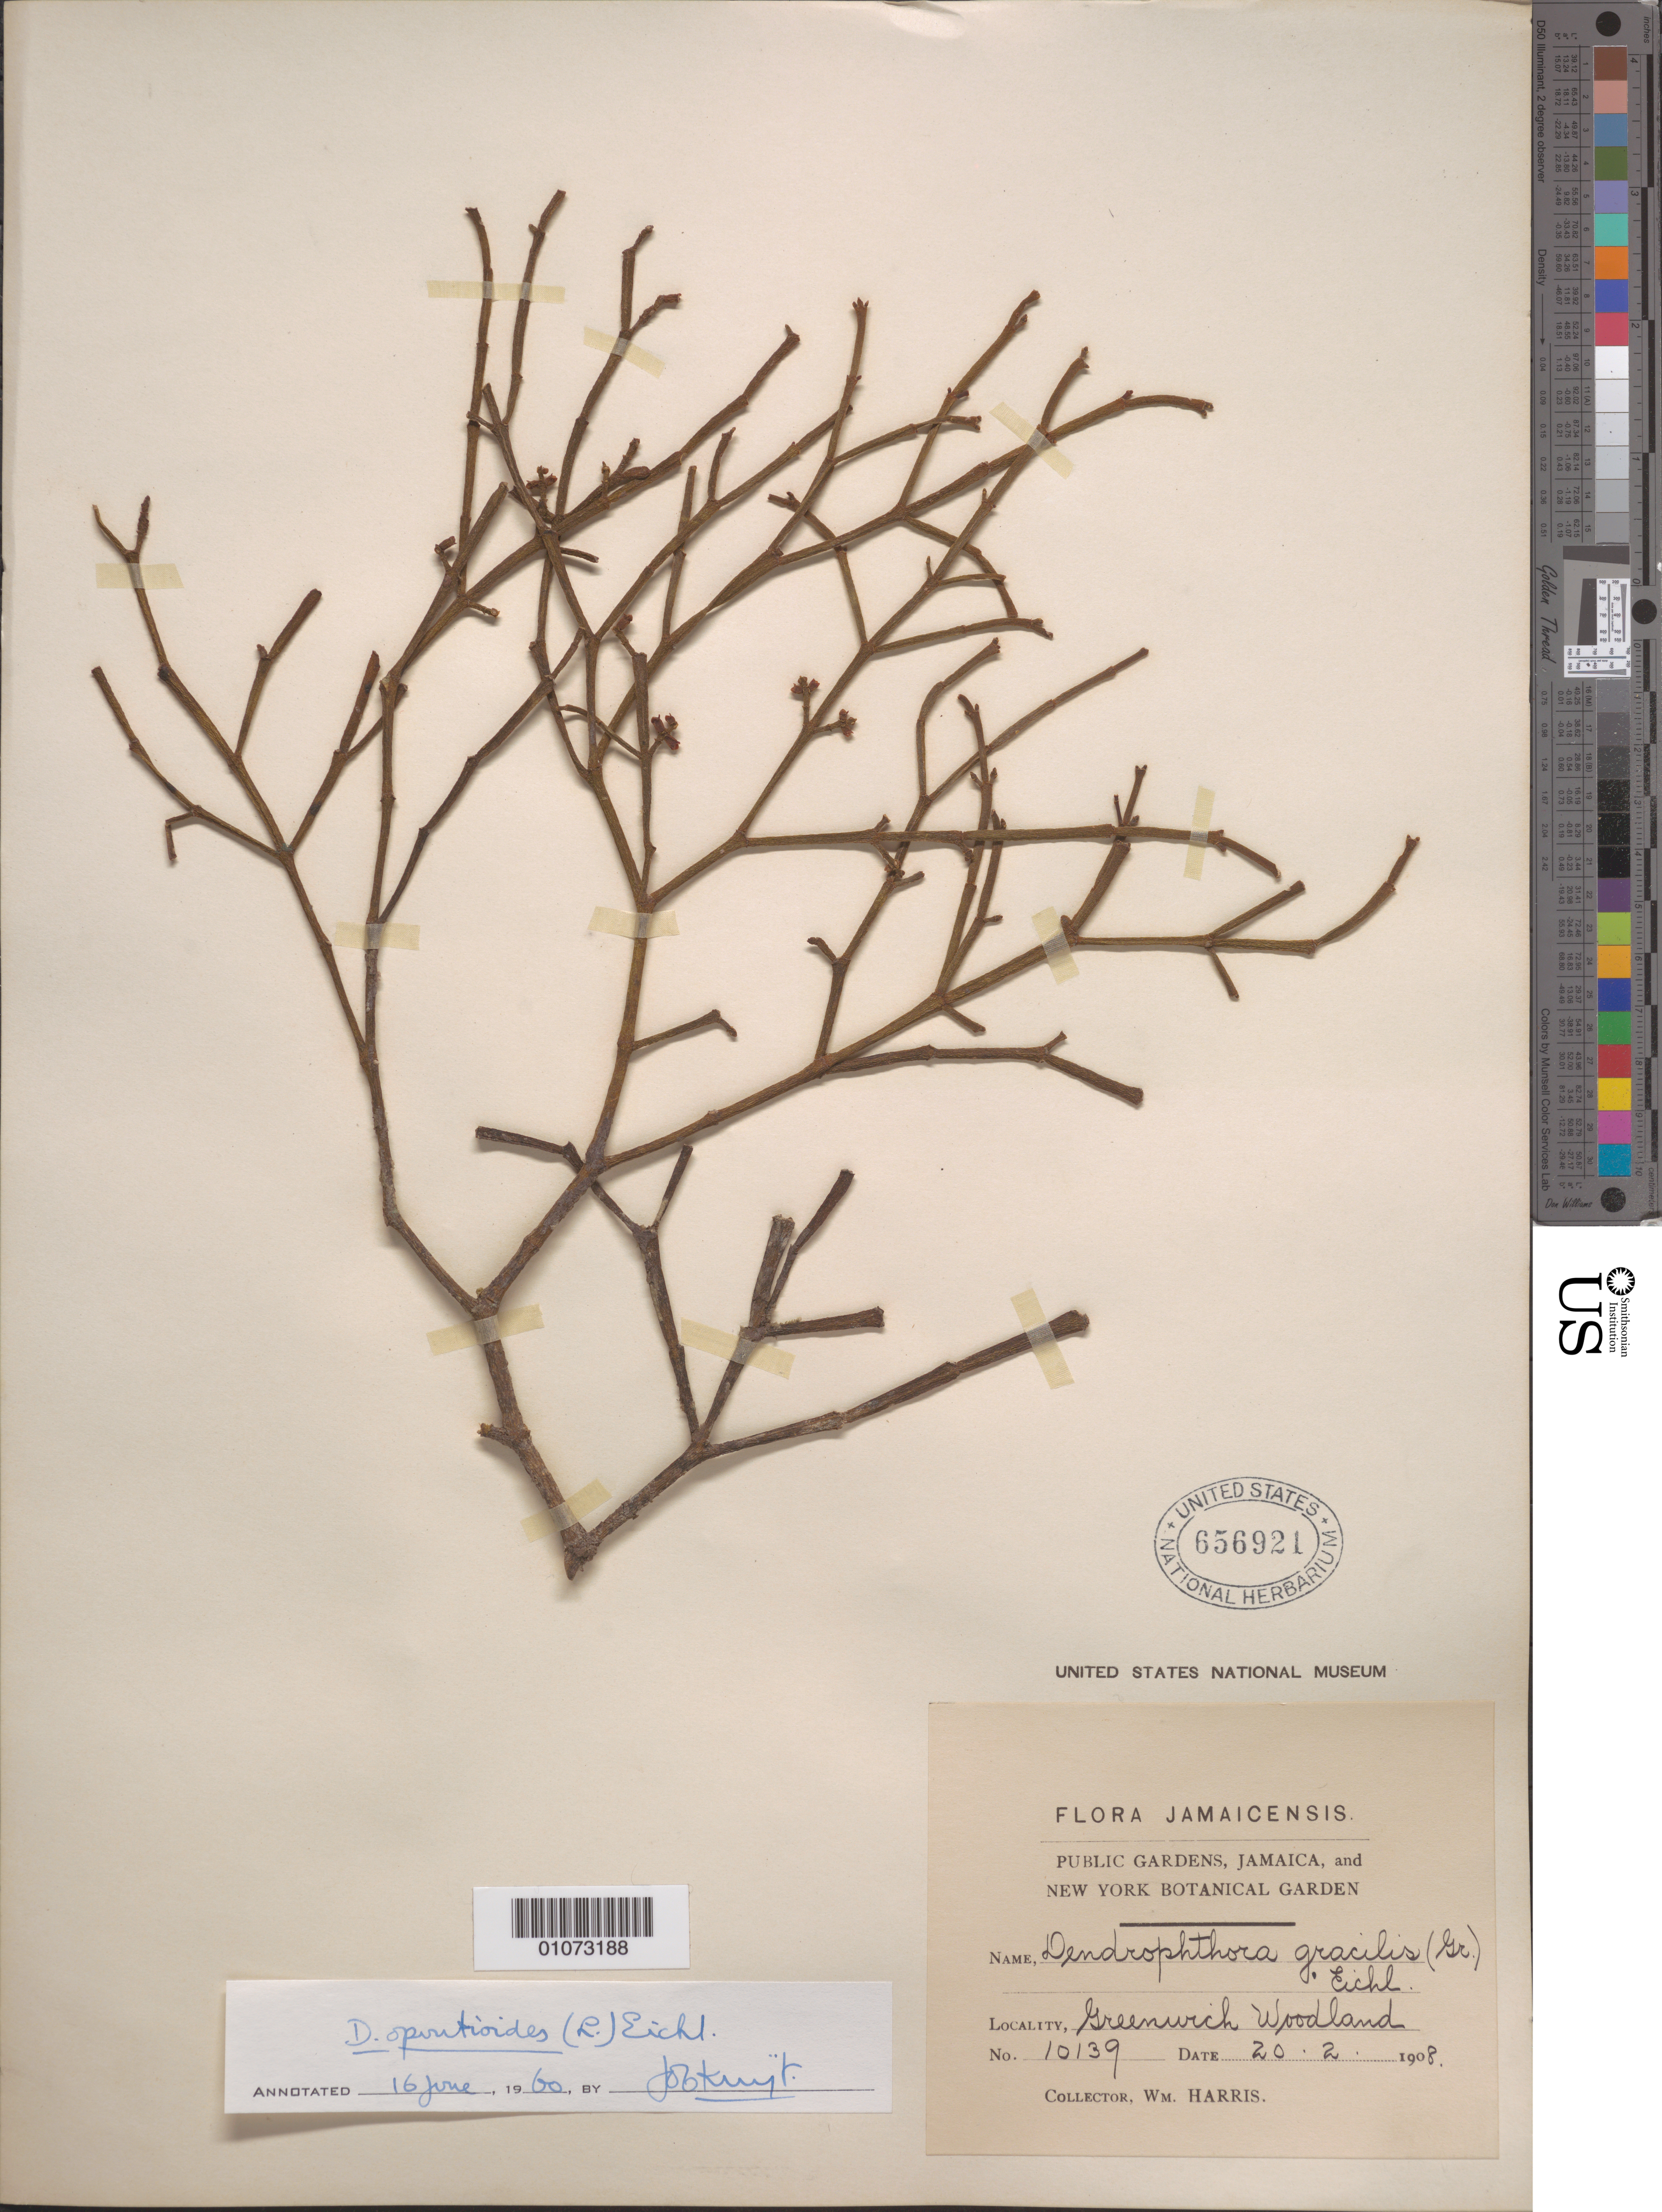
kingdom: Plantae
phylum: Tracheophyta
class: Magnoliopsida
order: Santalales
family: Viscaceae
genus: Dendrophthora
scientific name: Dendrophthora gracilis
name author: (DC.) Eichler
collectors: W. Harris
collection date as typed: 20 Feb 1908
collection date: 1908-02-20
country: Jamaica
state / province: Saint Andrew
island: Jamaica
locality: Greenwich Woodland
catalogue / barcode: US 656921